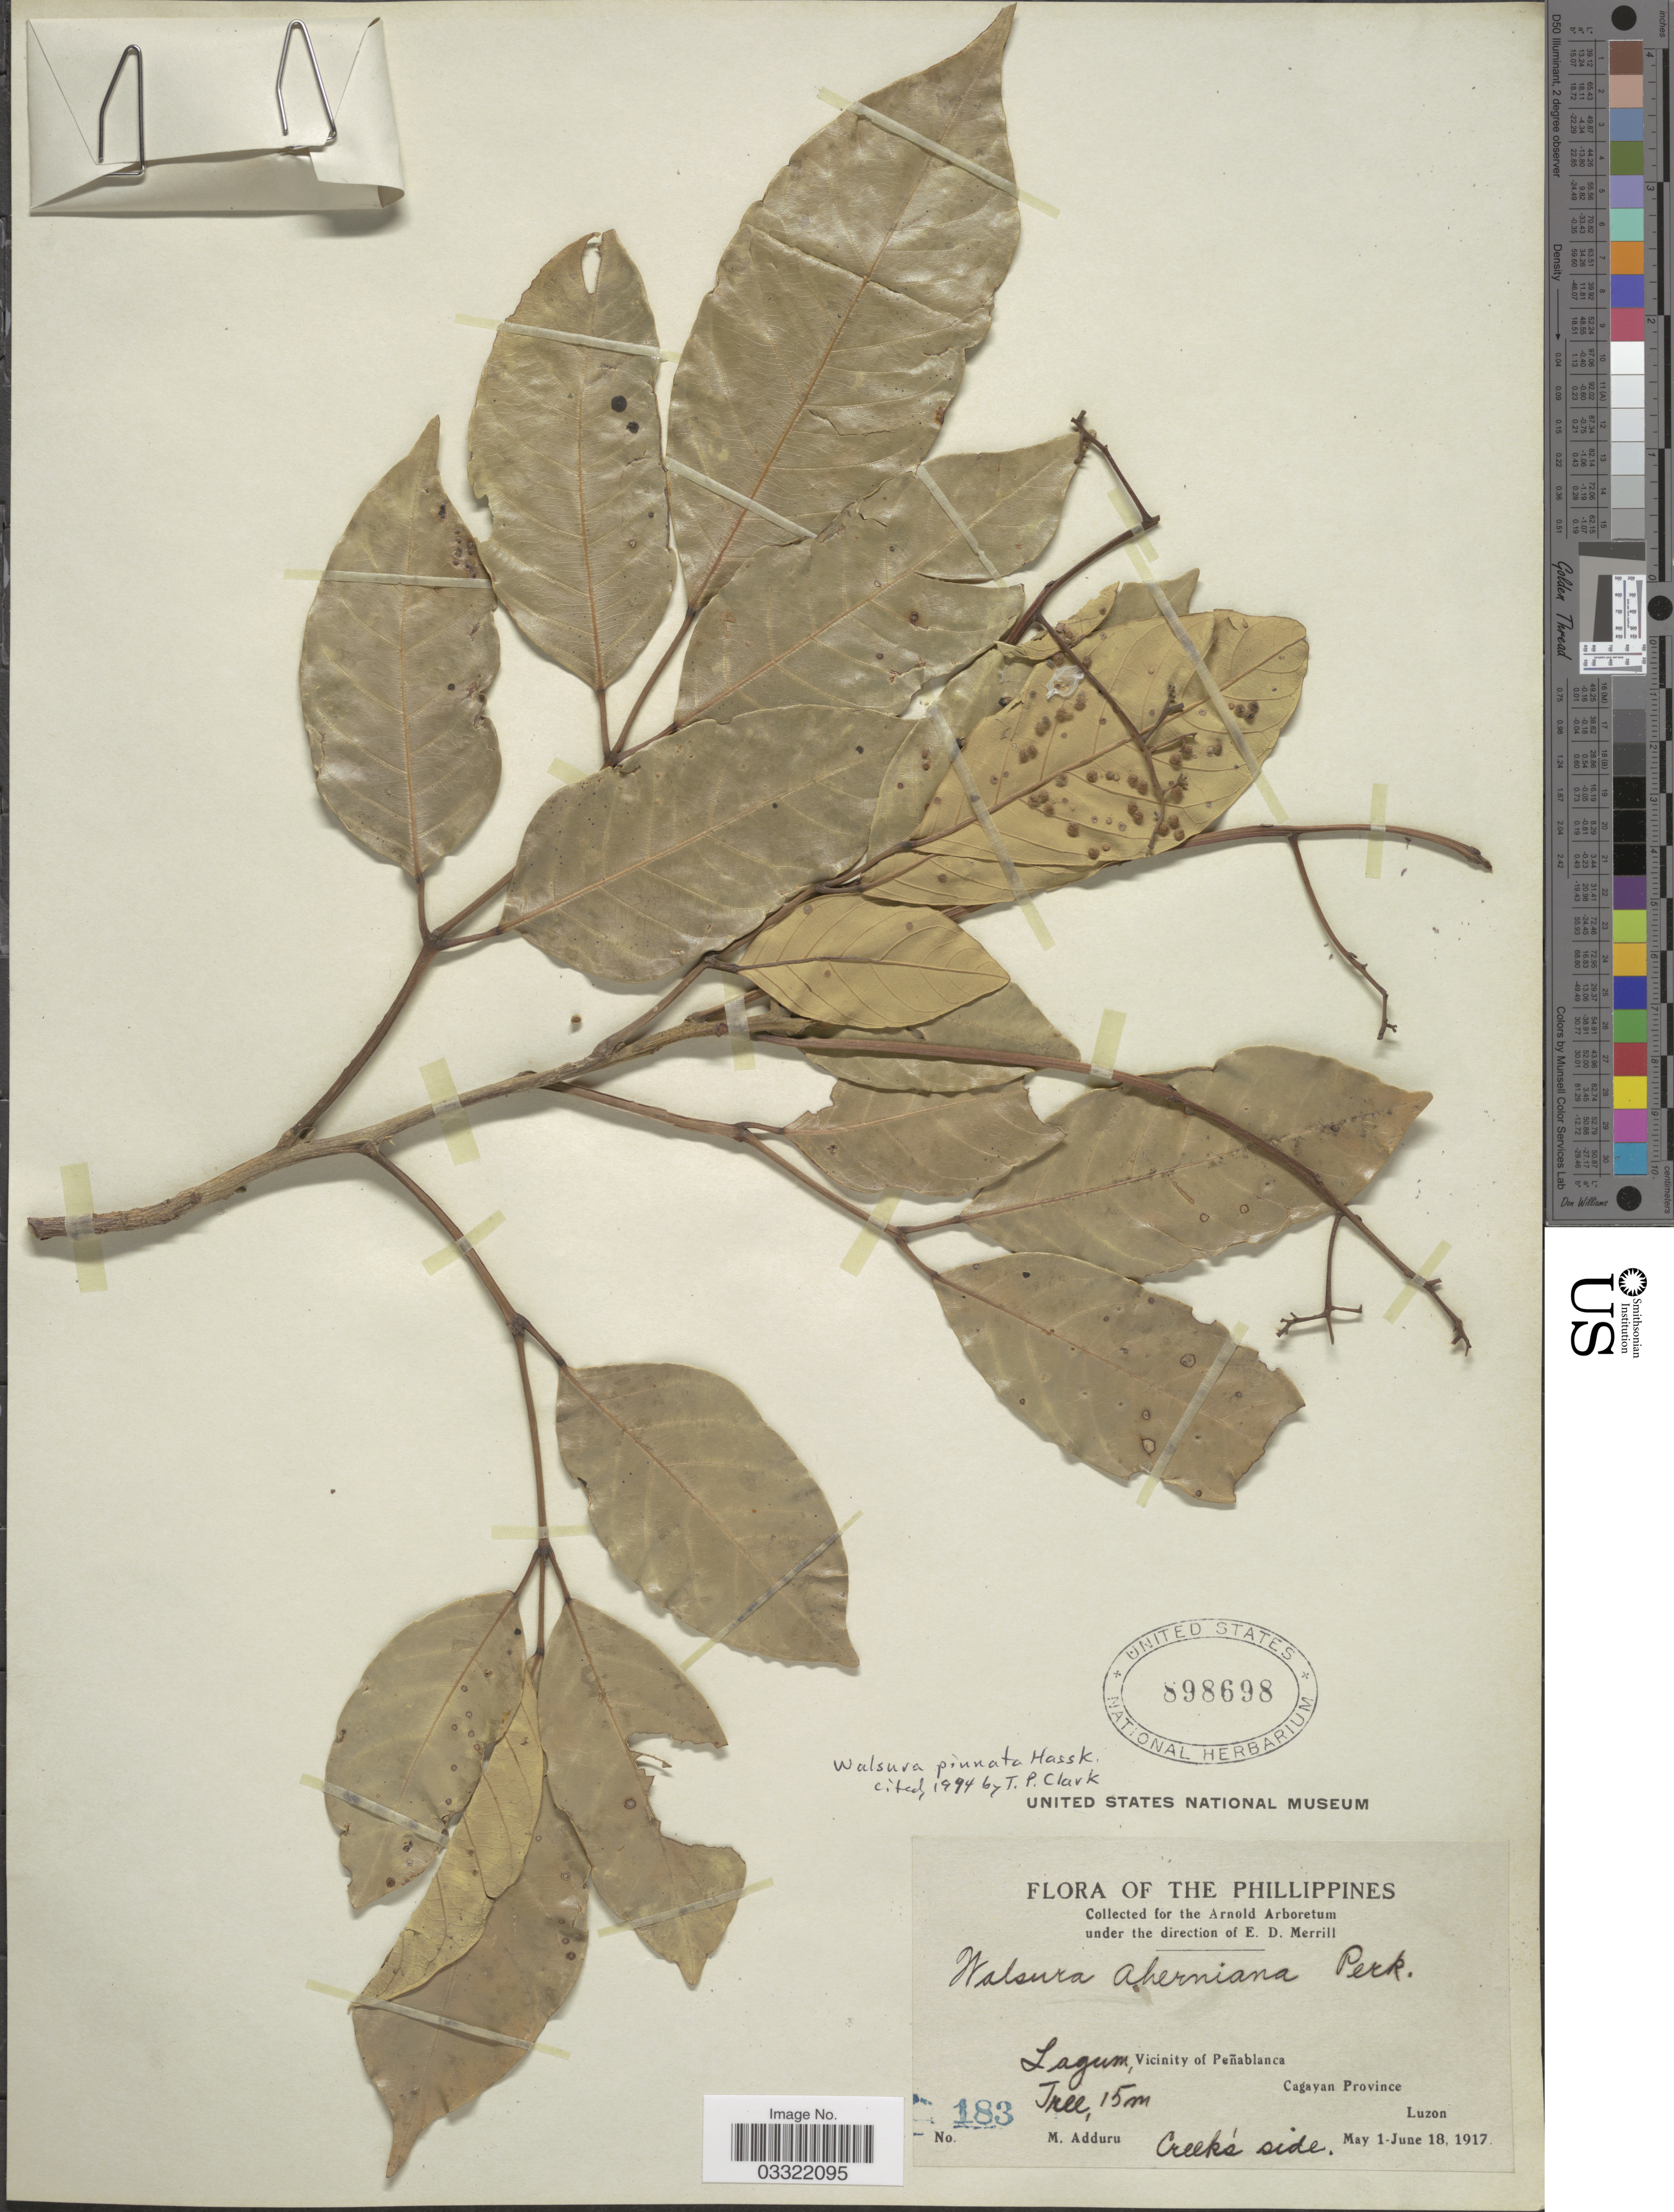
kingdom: Plantae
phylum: Tracheophyta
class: Magnoliopsida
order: Sapindales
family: Meliaceae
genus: Walsura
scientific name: Walsura pinnata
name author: Hassk.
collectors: M. Adduru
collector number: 183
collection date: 1917-05-01/1917-06-18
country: Philippines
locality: Lagum, Vicinity of Peñablanca, Cagayan Province. Luzon.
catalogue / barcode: US 898698